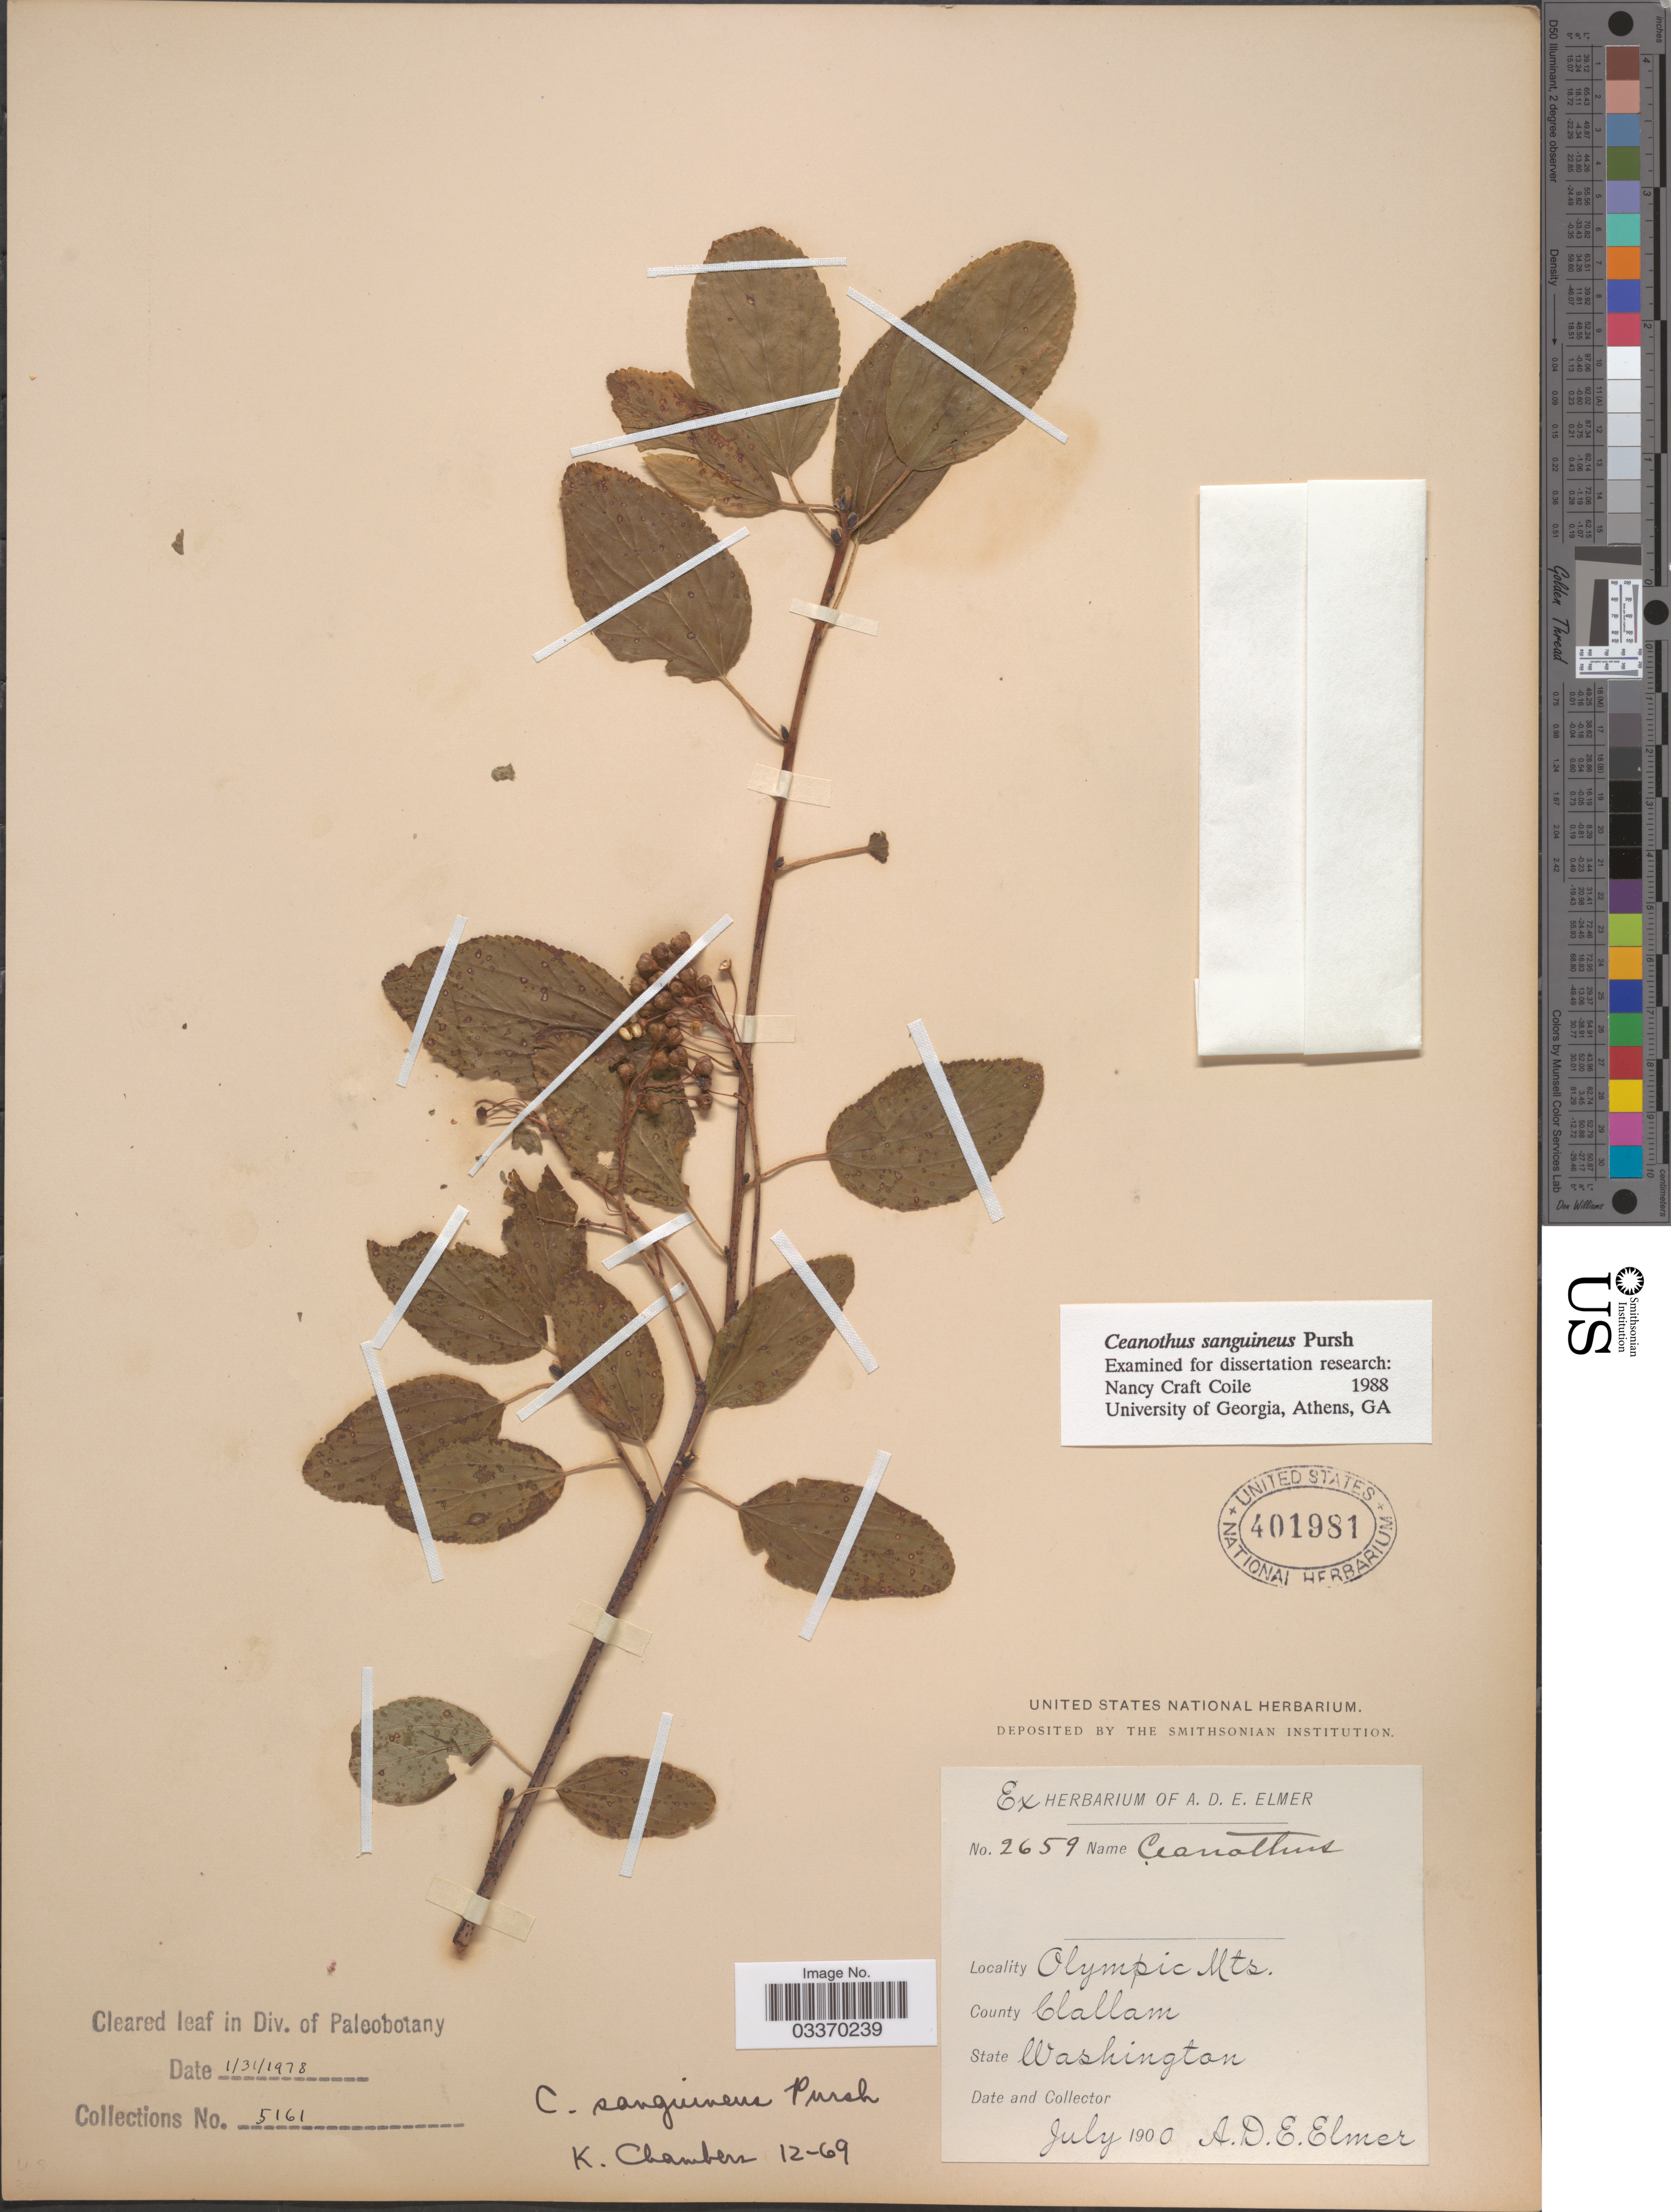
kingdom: Plantae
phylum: Tracheophyta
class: Magnoliopsida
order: Rosales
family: Rhamnaceae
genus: Ceanothus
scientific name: Ceanothus sanguineus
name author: Pursh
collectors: A. D. E. Elmer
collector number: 2659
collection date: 1910-07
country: United States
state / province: Washington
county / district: Clallam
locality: Olympic Mts., County Clallam.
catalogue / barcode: US 401981